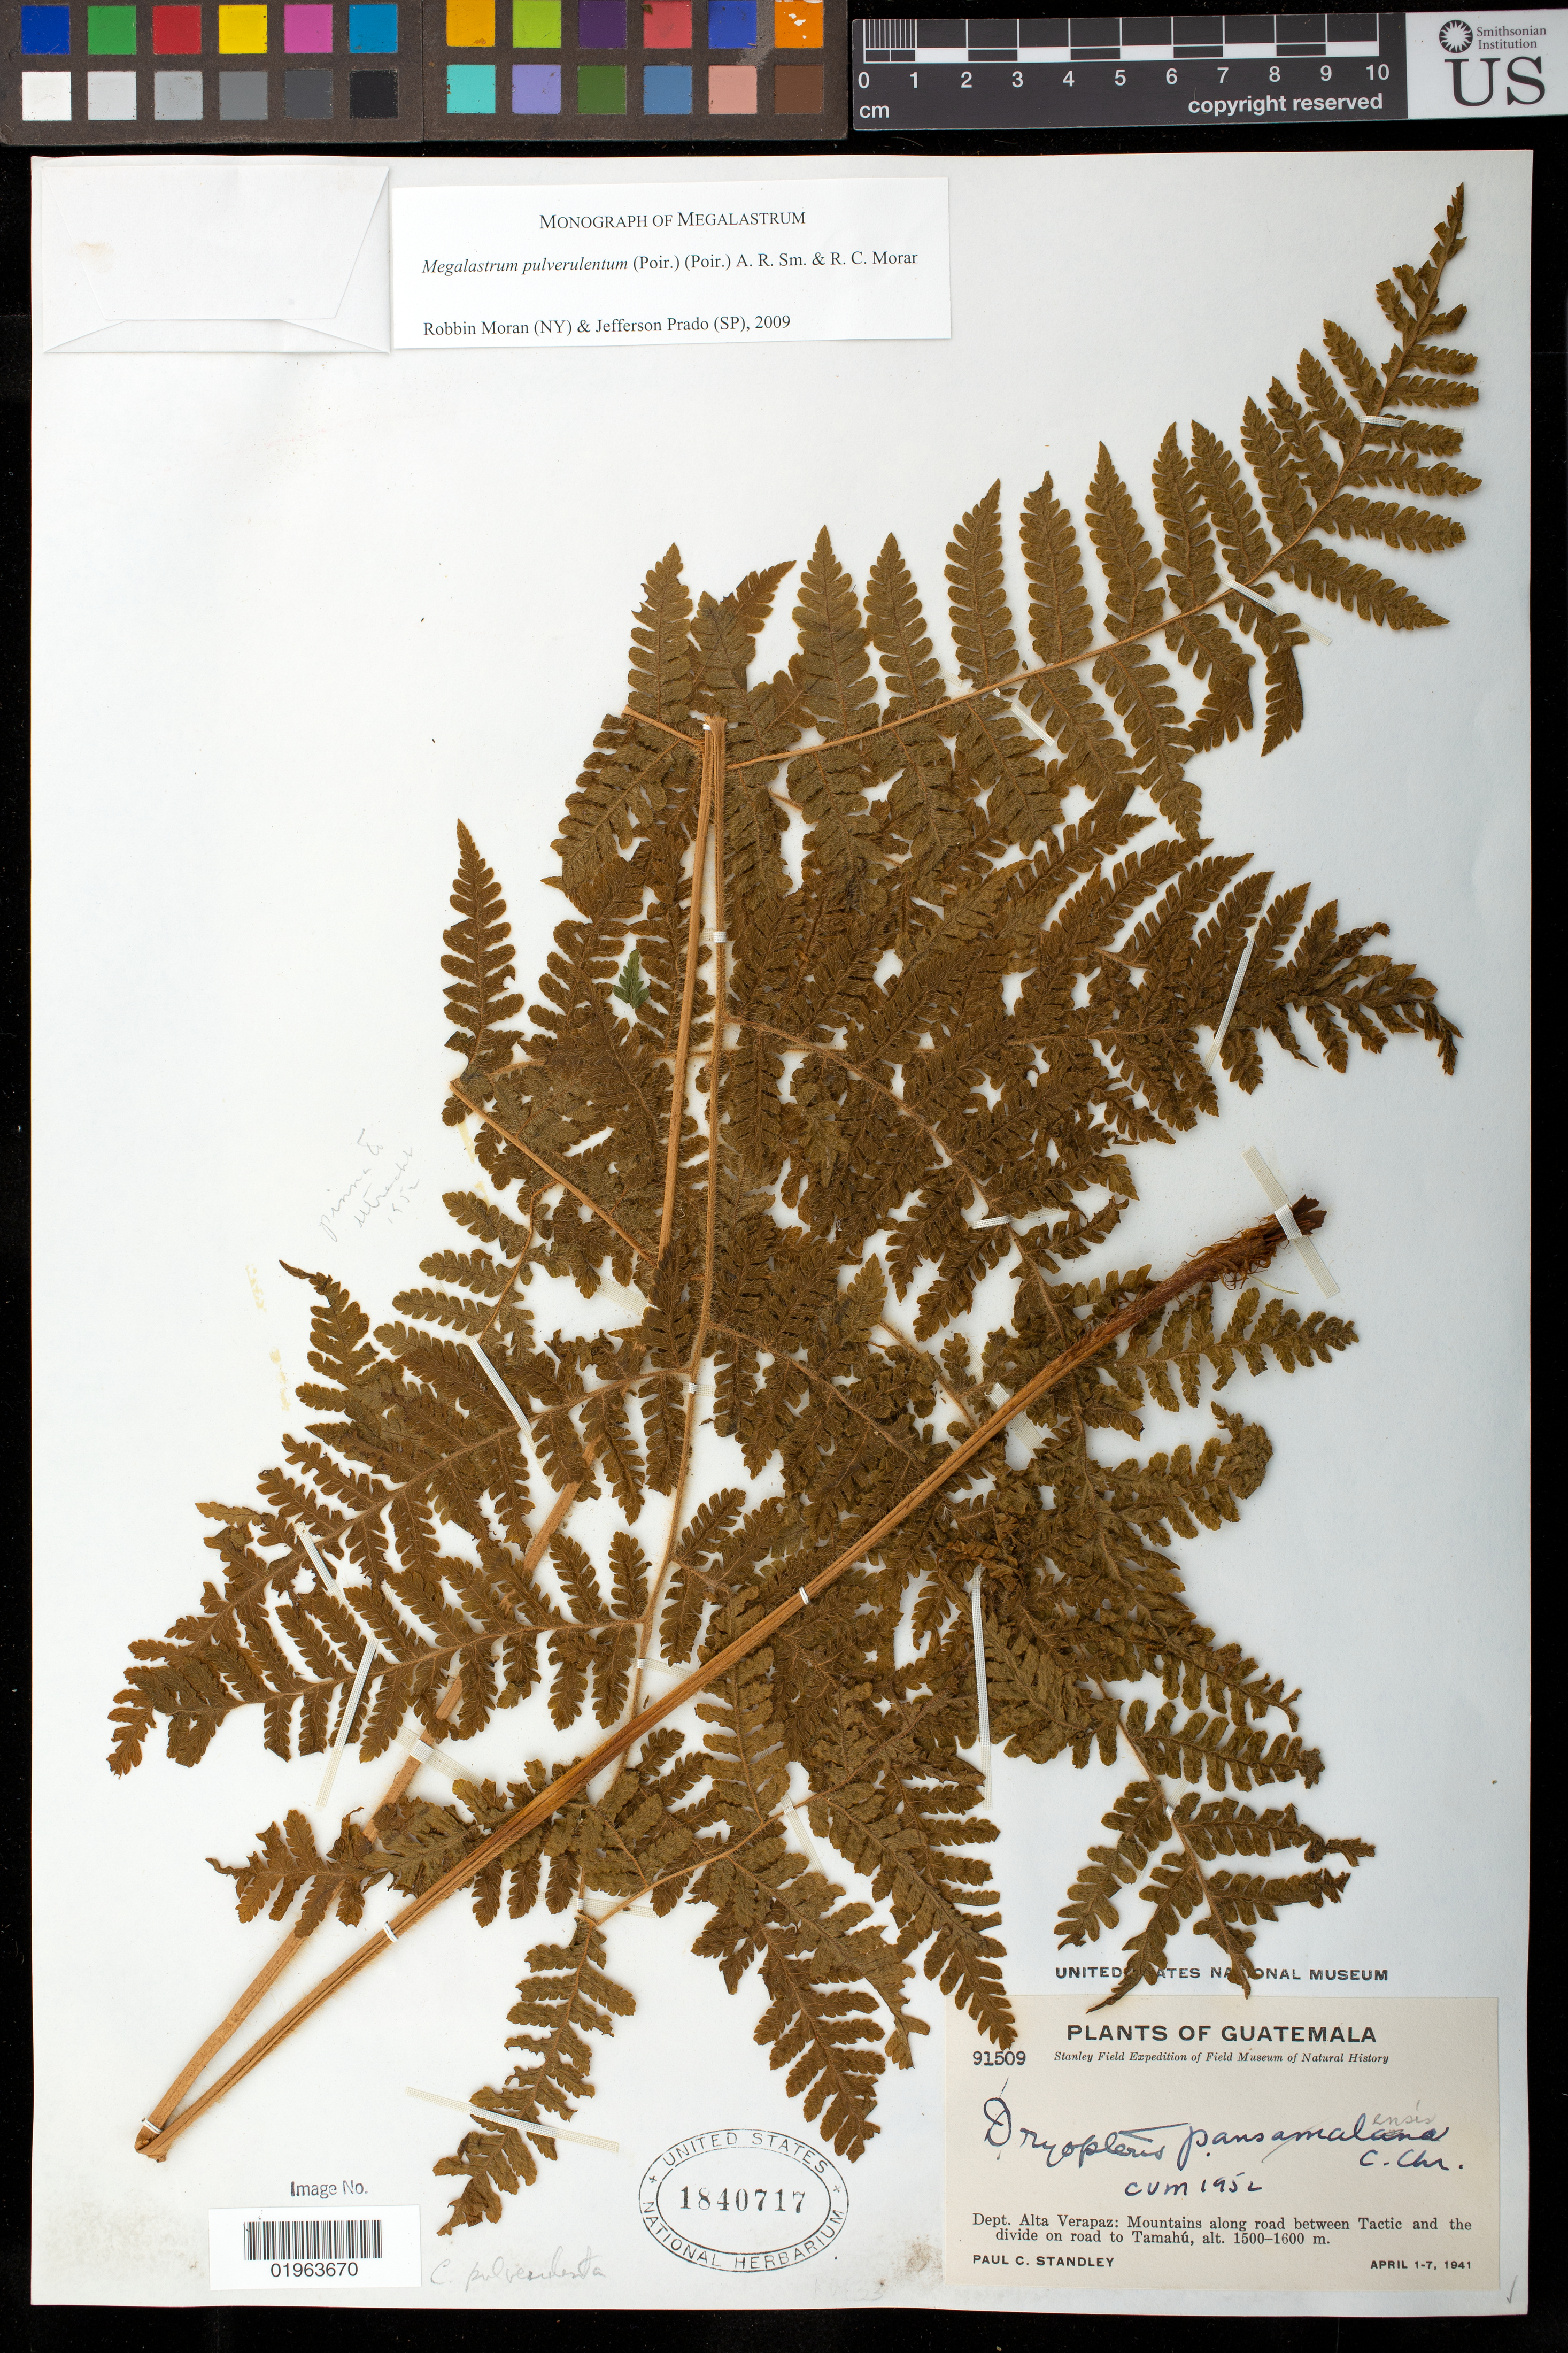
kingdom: Plantae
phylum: Tracheophyta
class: Polypodiopsida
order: Polypodiales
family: Dryopteridaceae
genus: Megalastrum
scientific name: Megalastrum pulverulentum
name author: (Poir.) A.R. Sm. & R.C. Moran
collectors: P. C. Standley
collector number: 91509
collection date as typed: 1-7 Apr 1941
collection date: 1941-04-01/1941-04-07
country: Guatemala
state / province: Alta Verapaz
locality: Mountains along road between Tactic and the divide on road to Tamahu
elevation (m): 1500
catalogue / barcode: US 1840717